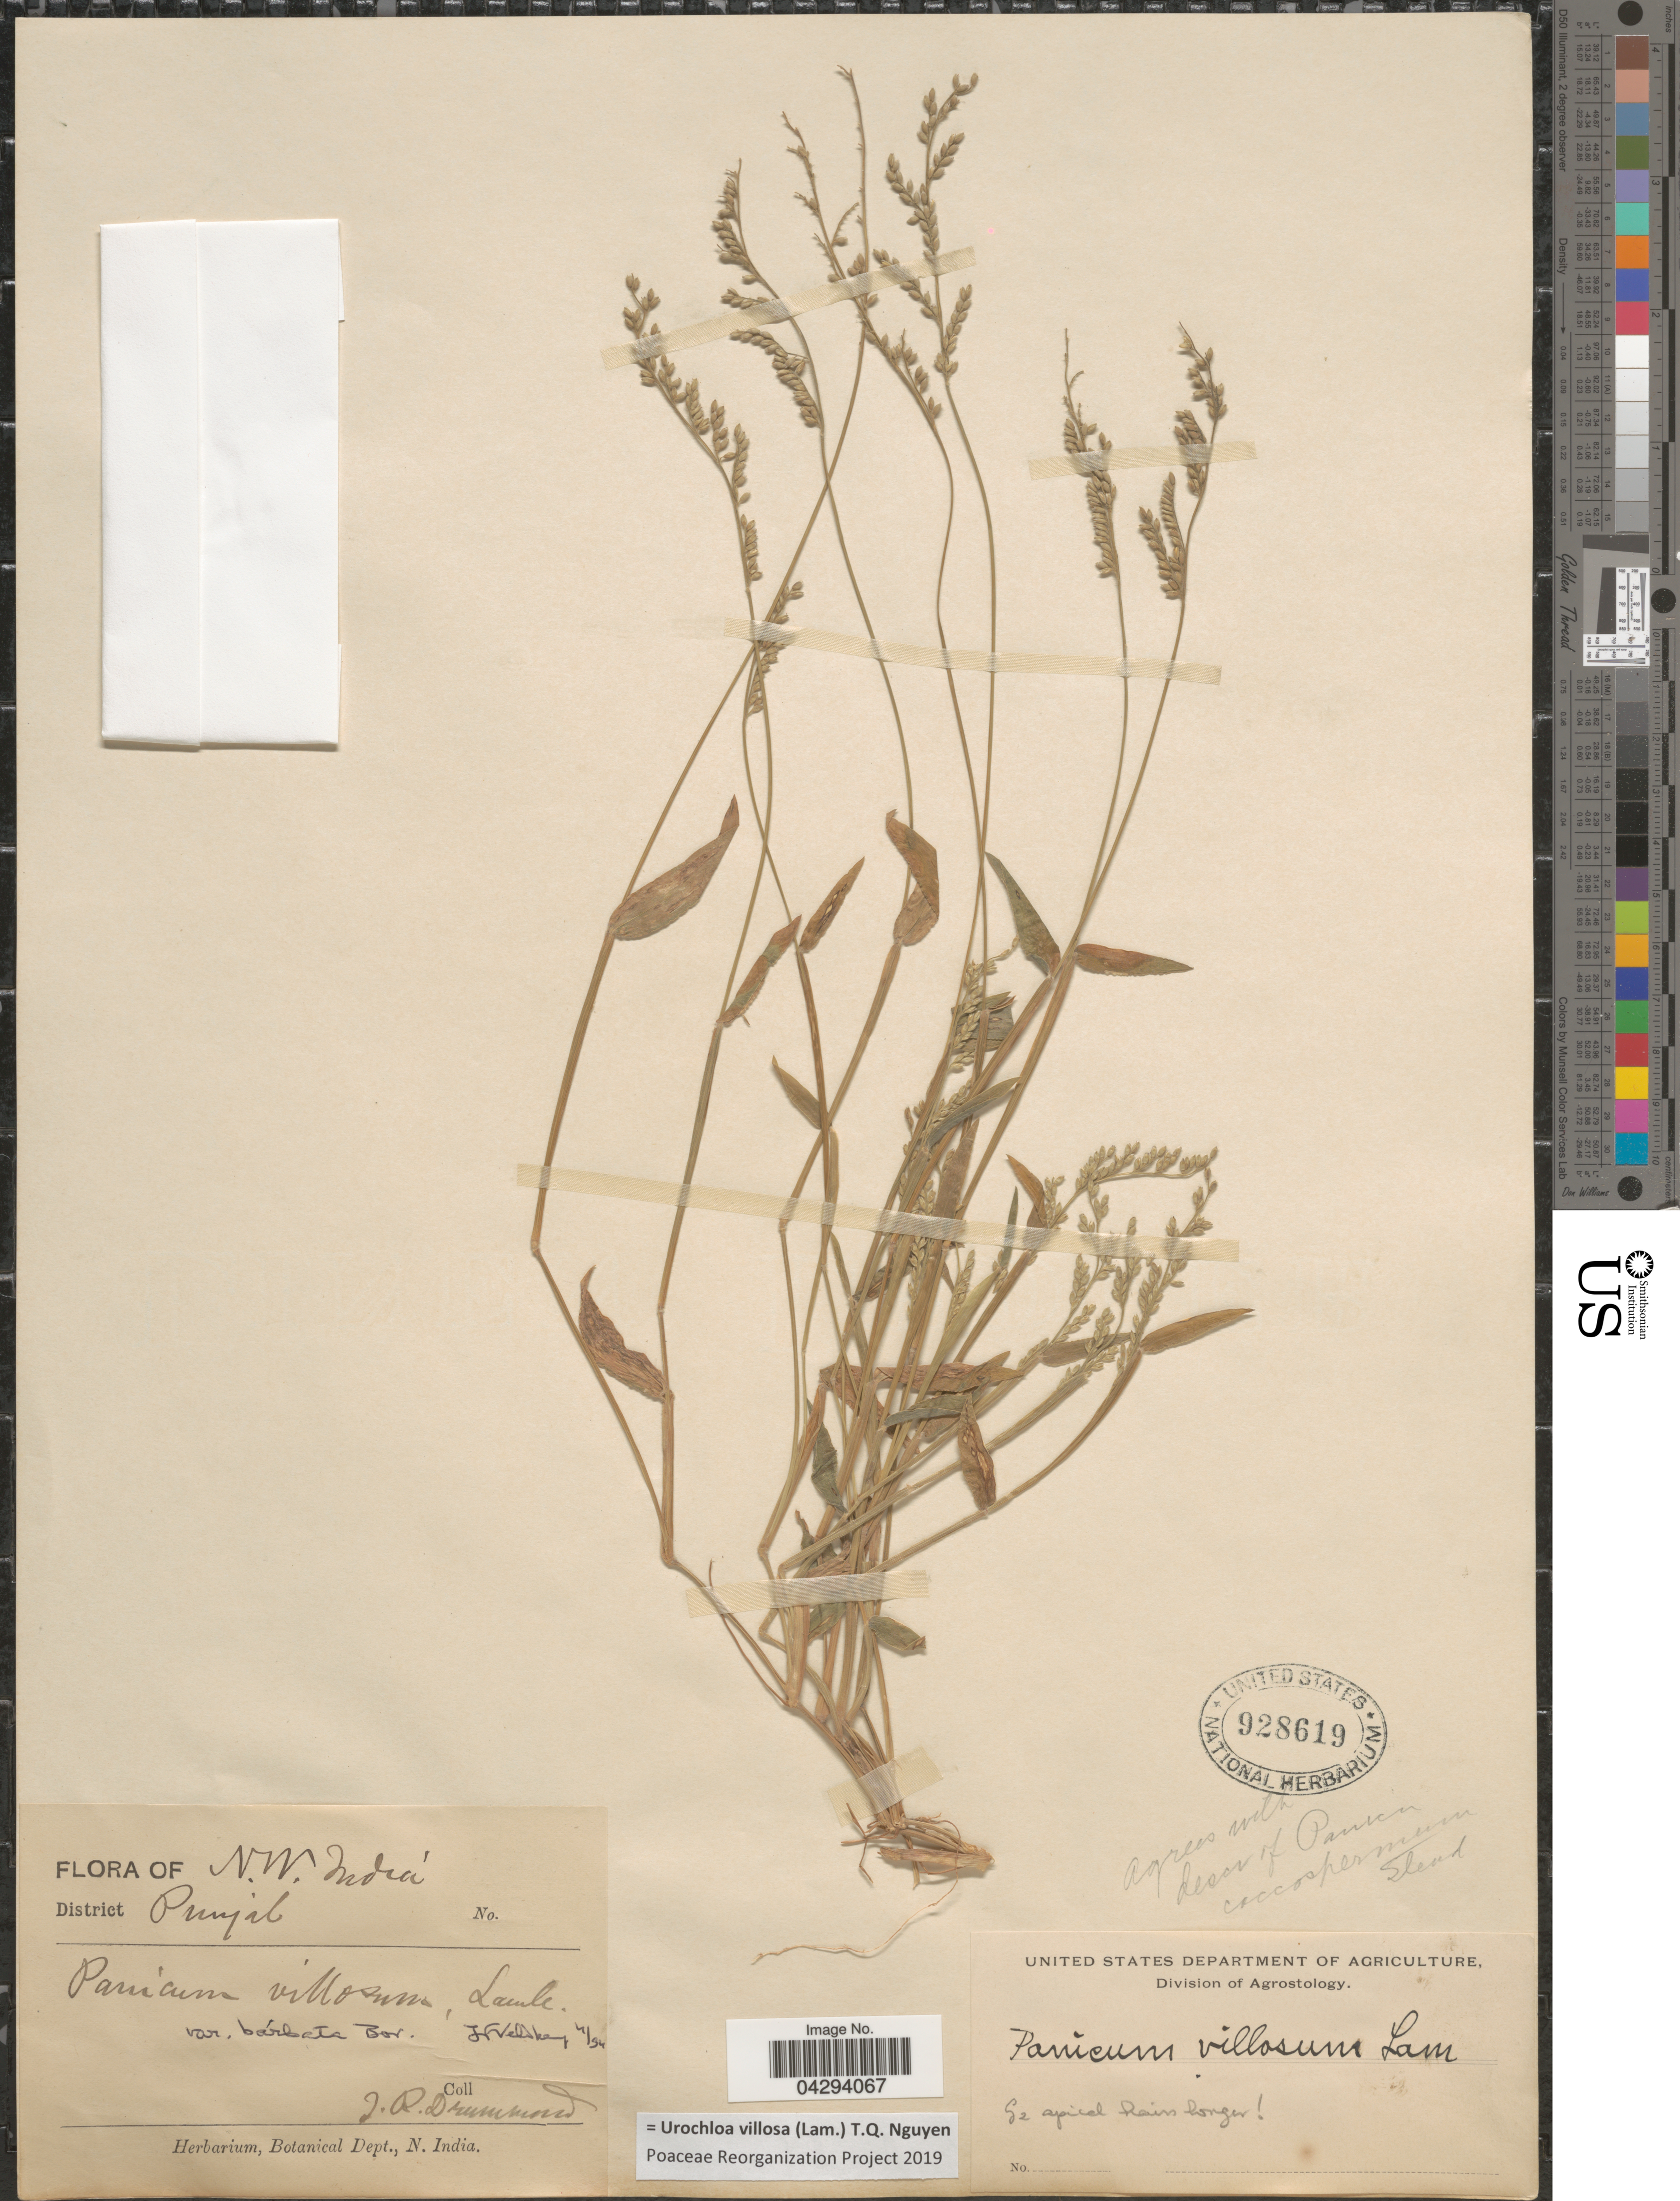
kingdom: Plantae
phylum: Tracheophyta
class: Liliopsida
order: Poales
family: Poaceae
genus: Urochloa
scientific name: Urochloa villosa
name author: (Lam.) T.Q. Nguyen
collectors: J. R. Drummond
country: India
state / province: Punjab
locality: N.W. India. District Punjab.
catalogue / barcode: US 928619